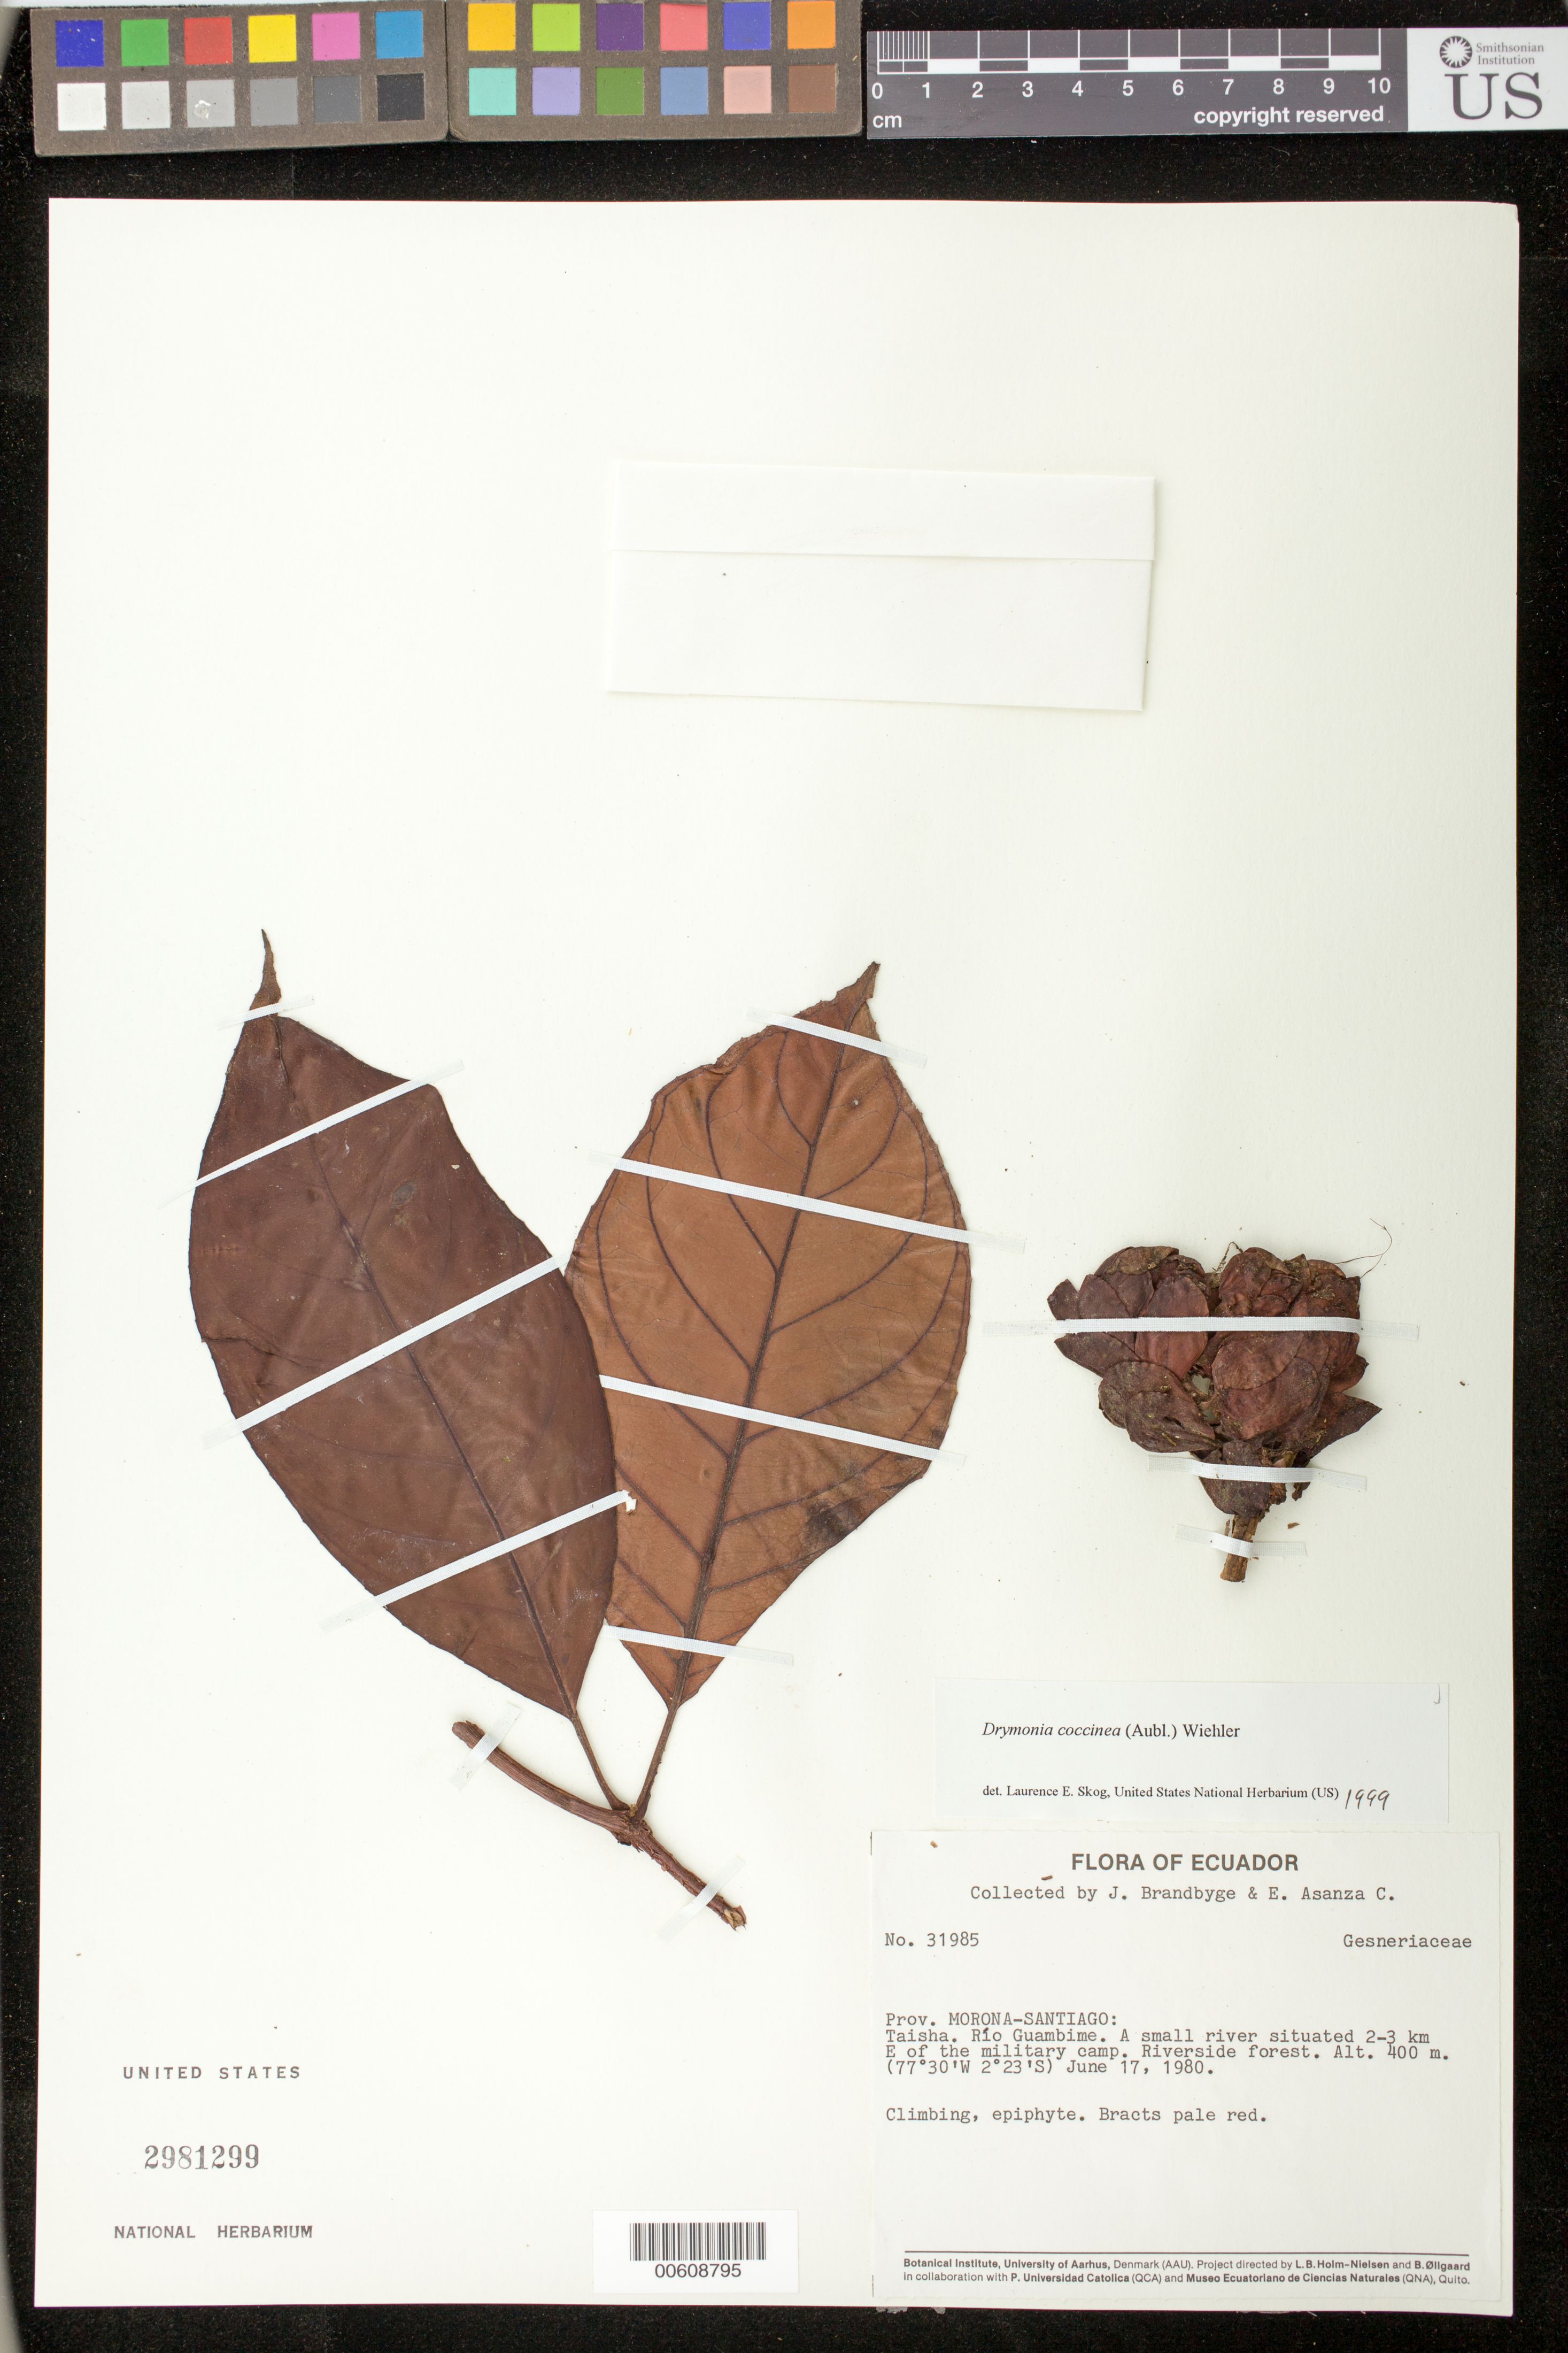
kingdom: Plantae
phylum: Tracheophyta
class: Magnoliopsida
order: Lamiales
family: Gesneriaceae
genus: Drymonia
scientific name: Drymonia coccinea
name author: (Aubl.) Wiehler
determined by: Skog, Laurence E.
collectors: J. Brandbyge & E. Asanza C.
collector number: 31985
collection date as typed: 17 Jun 1980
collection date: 1980-06-17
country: Ecuador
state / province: Morona-Santiago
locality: Taisha, Río Guambime, a small river situated 2-3 km E of the military camp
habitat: Riverside forest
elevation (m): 400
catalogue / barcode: US 2981299